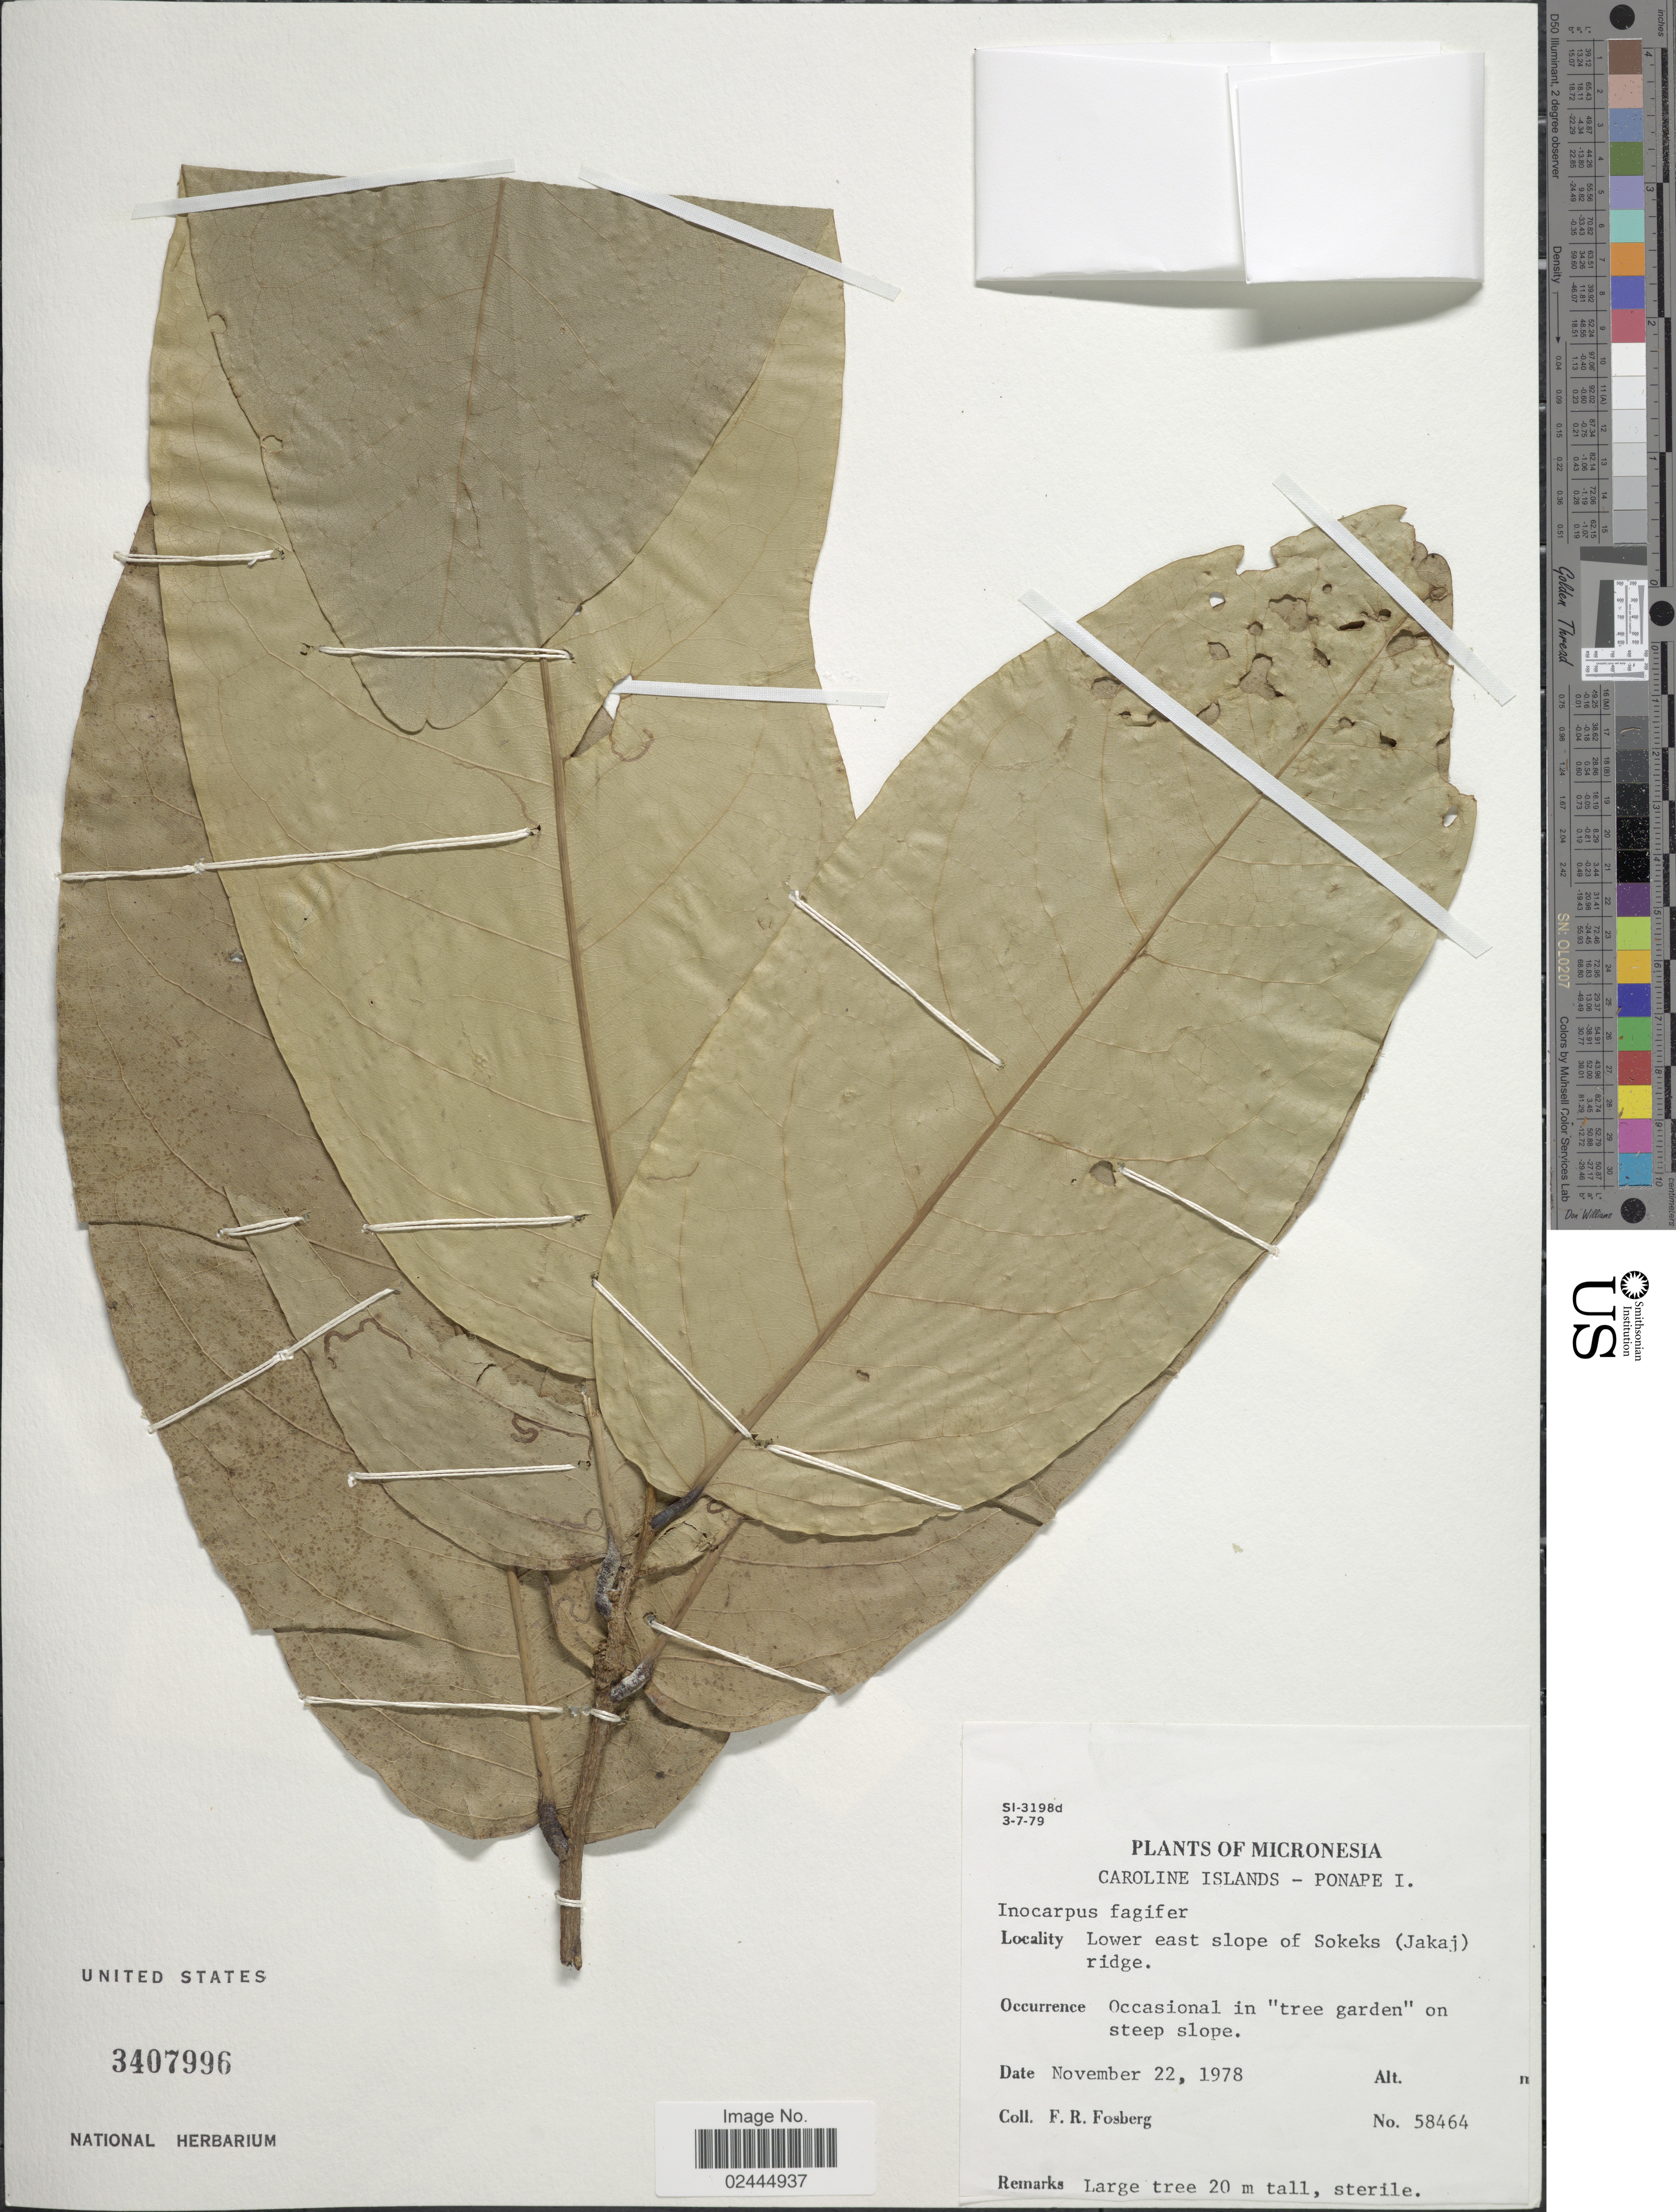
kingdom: Plantae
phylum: Tracheophyta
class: Magnoliopsida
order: Fabales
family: Fabaceae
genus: Inocarpus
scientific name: Inocarpus fagifer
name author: (Parkinson) Fosberg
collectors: F. R. Fosberg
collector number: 58464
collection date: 1978-11-22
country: Micronesia, Federated States of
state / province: Pohnpei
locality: Caroline Islands - Ponape I. Lower east slope of Sokeks (Jakaj) ridge.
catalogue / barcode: US 3407996